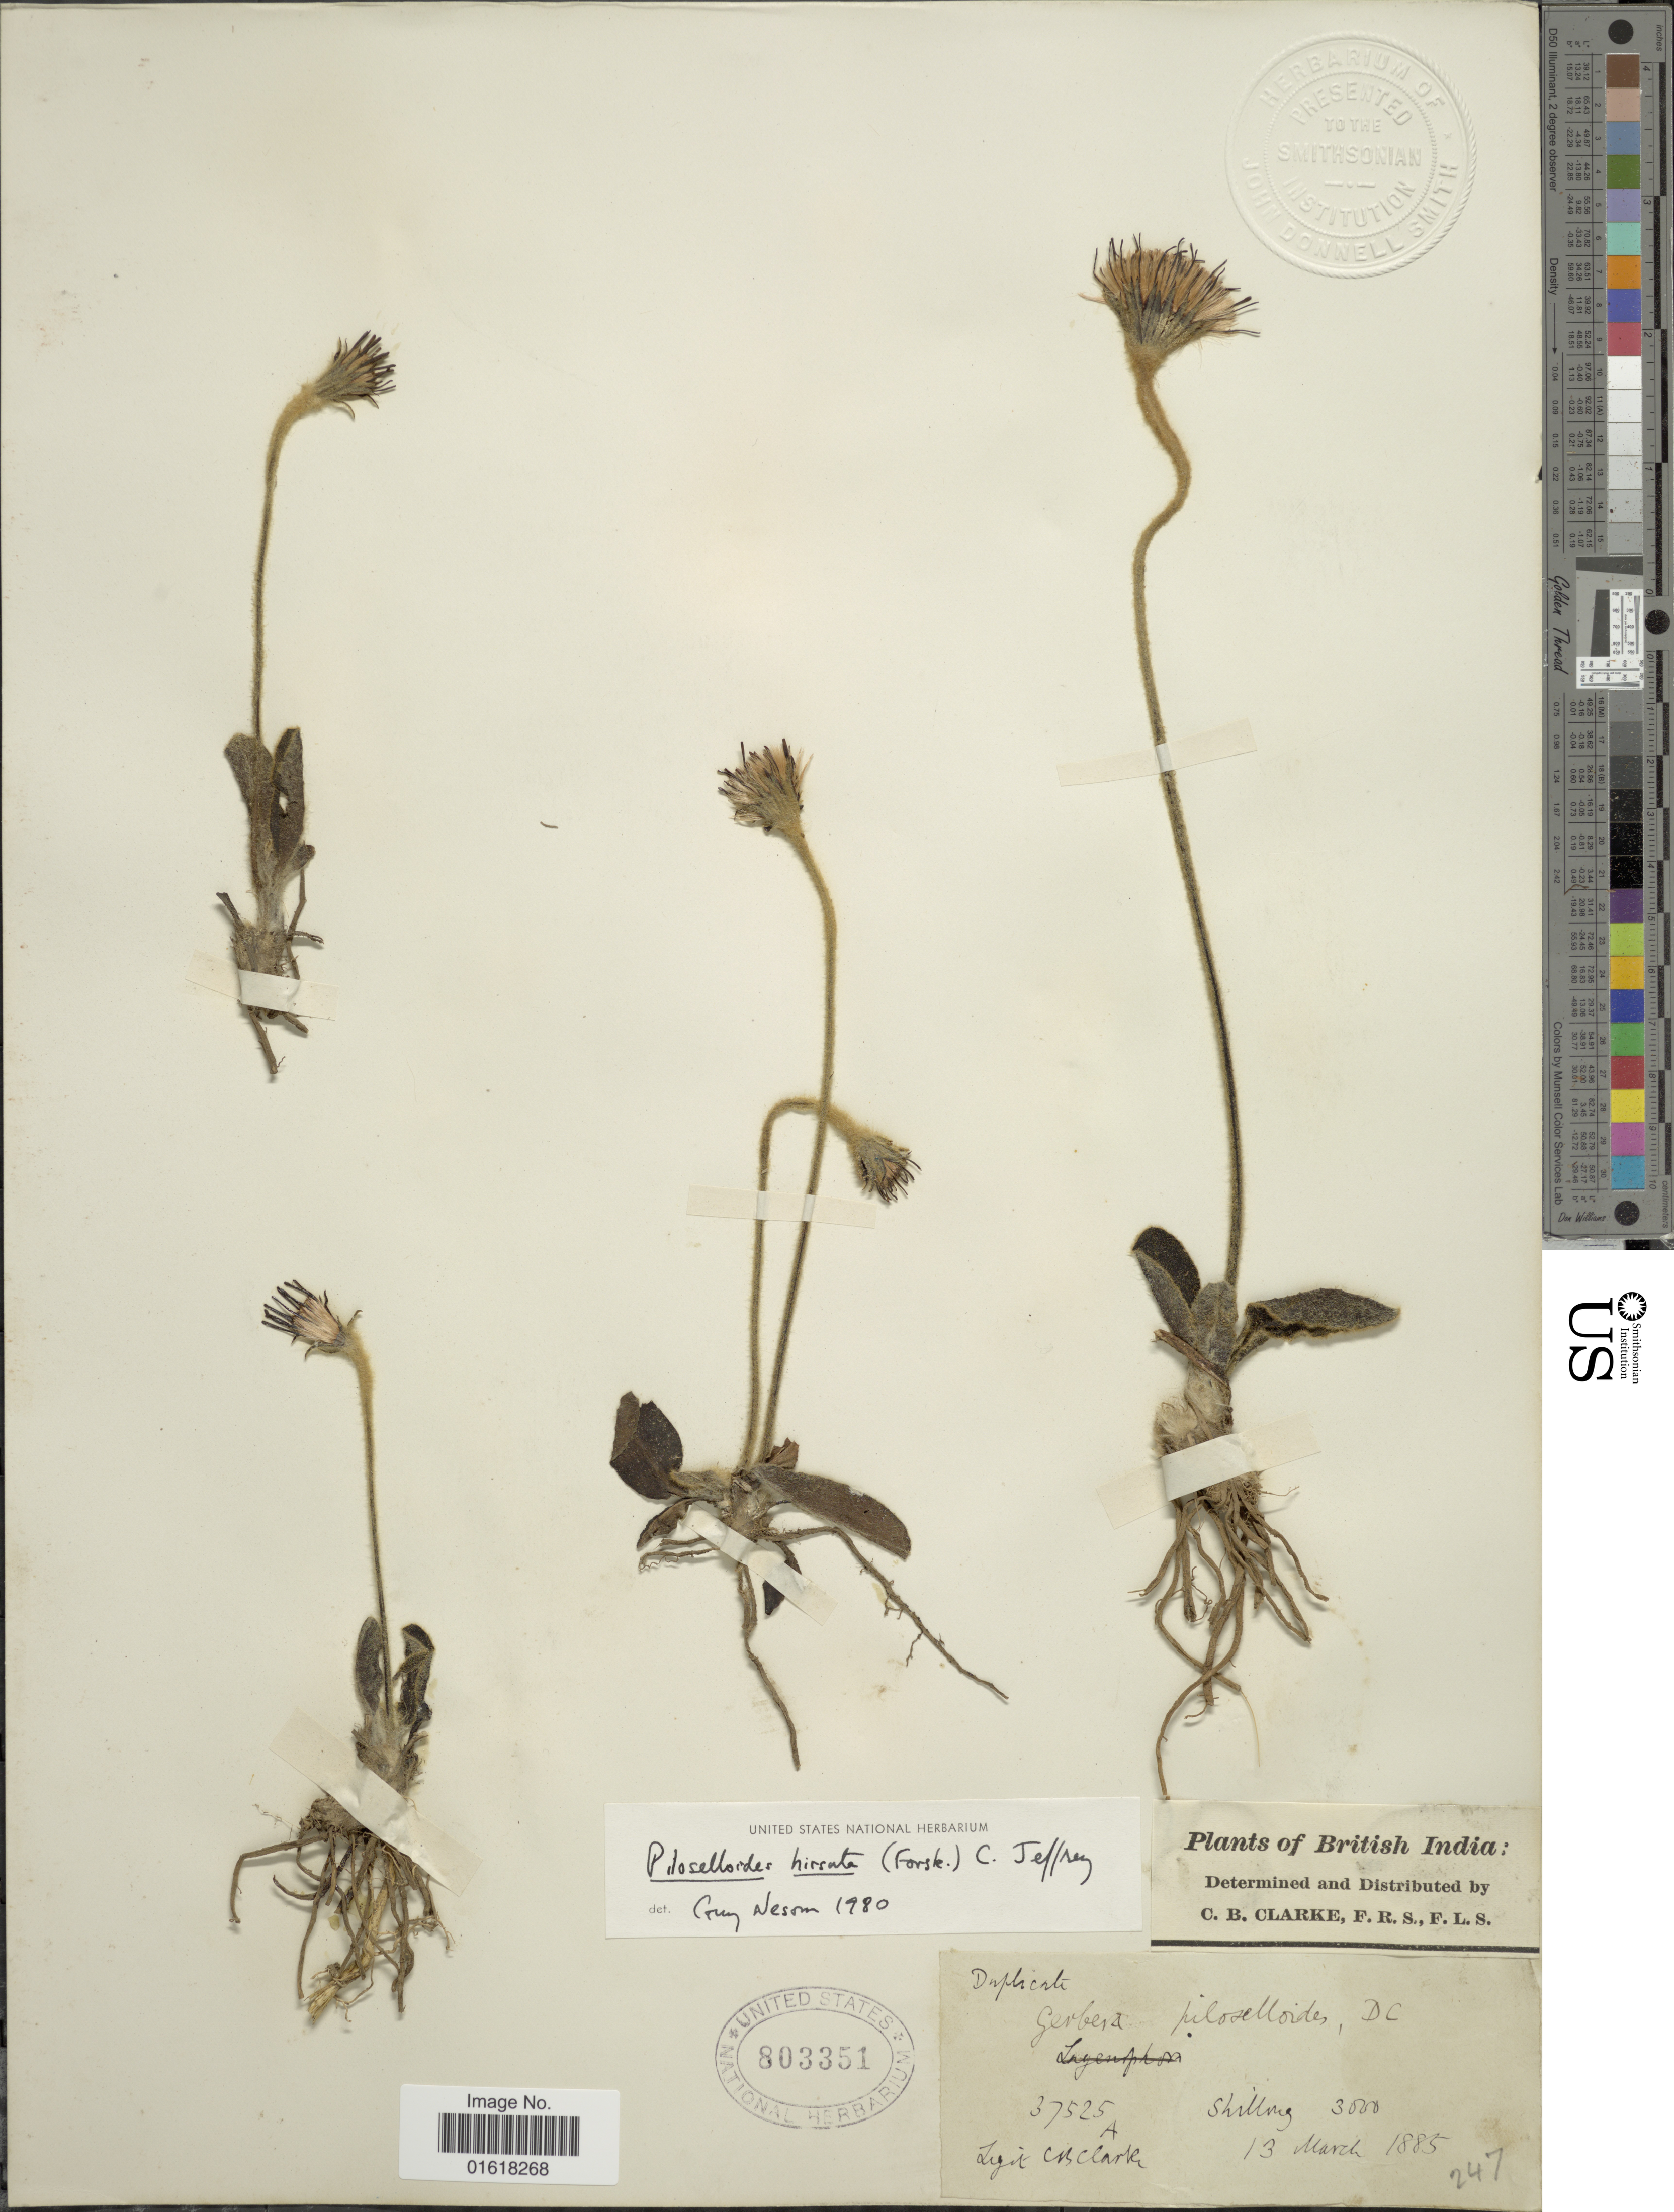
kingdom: Plantae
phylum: Tracheophyta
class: Magnoliopsida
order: Asterales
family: Asteraceae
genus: Piloselloides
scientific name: Piloselloides hirsuta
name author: (Forssk.) C. Jeffrey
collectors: C. B. Clarke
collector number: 37525A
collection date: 1885-03-13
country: India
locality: British India. Shillong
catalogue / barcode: US 803351